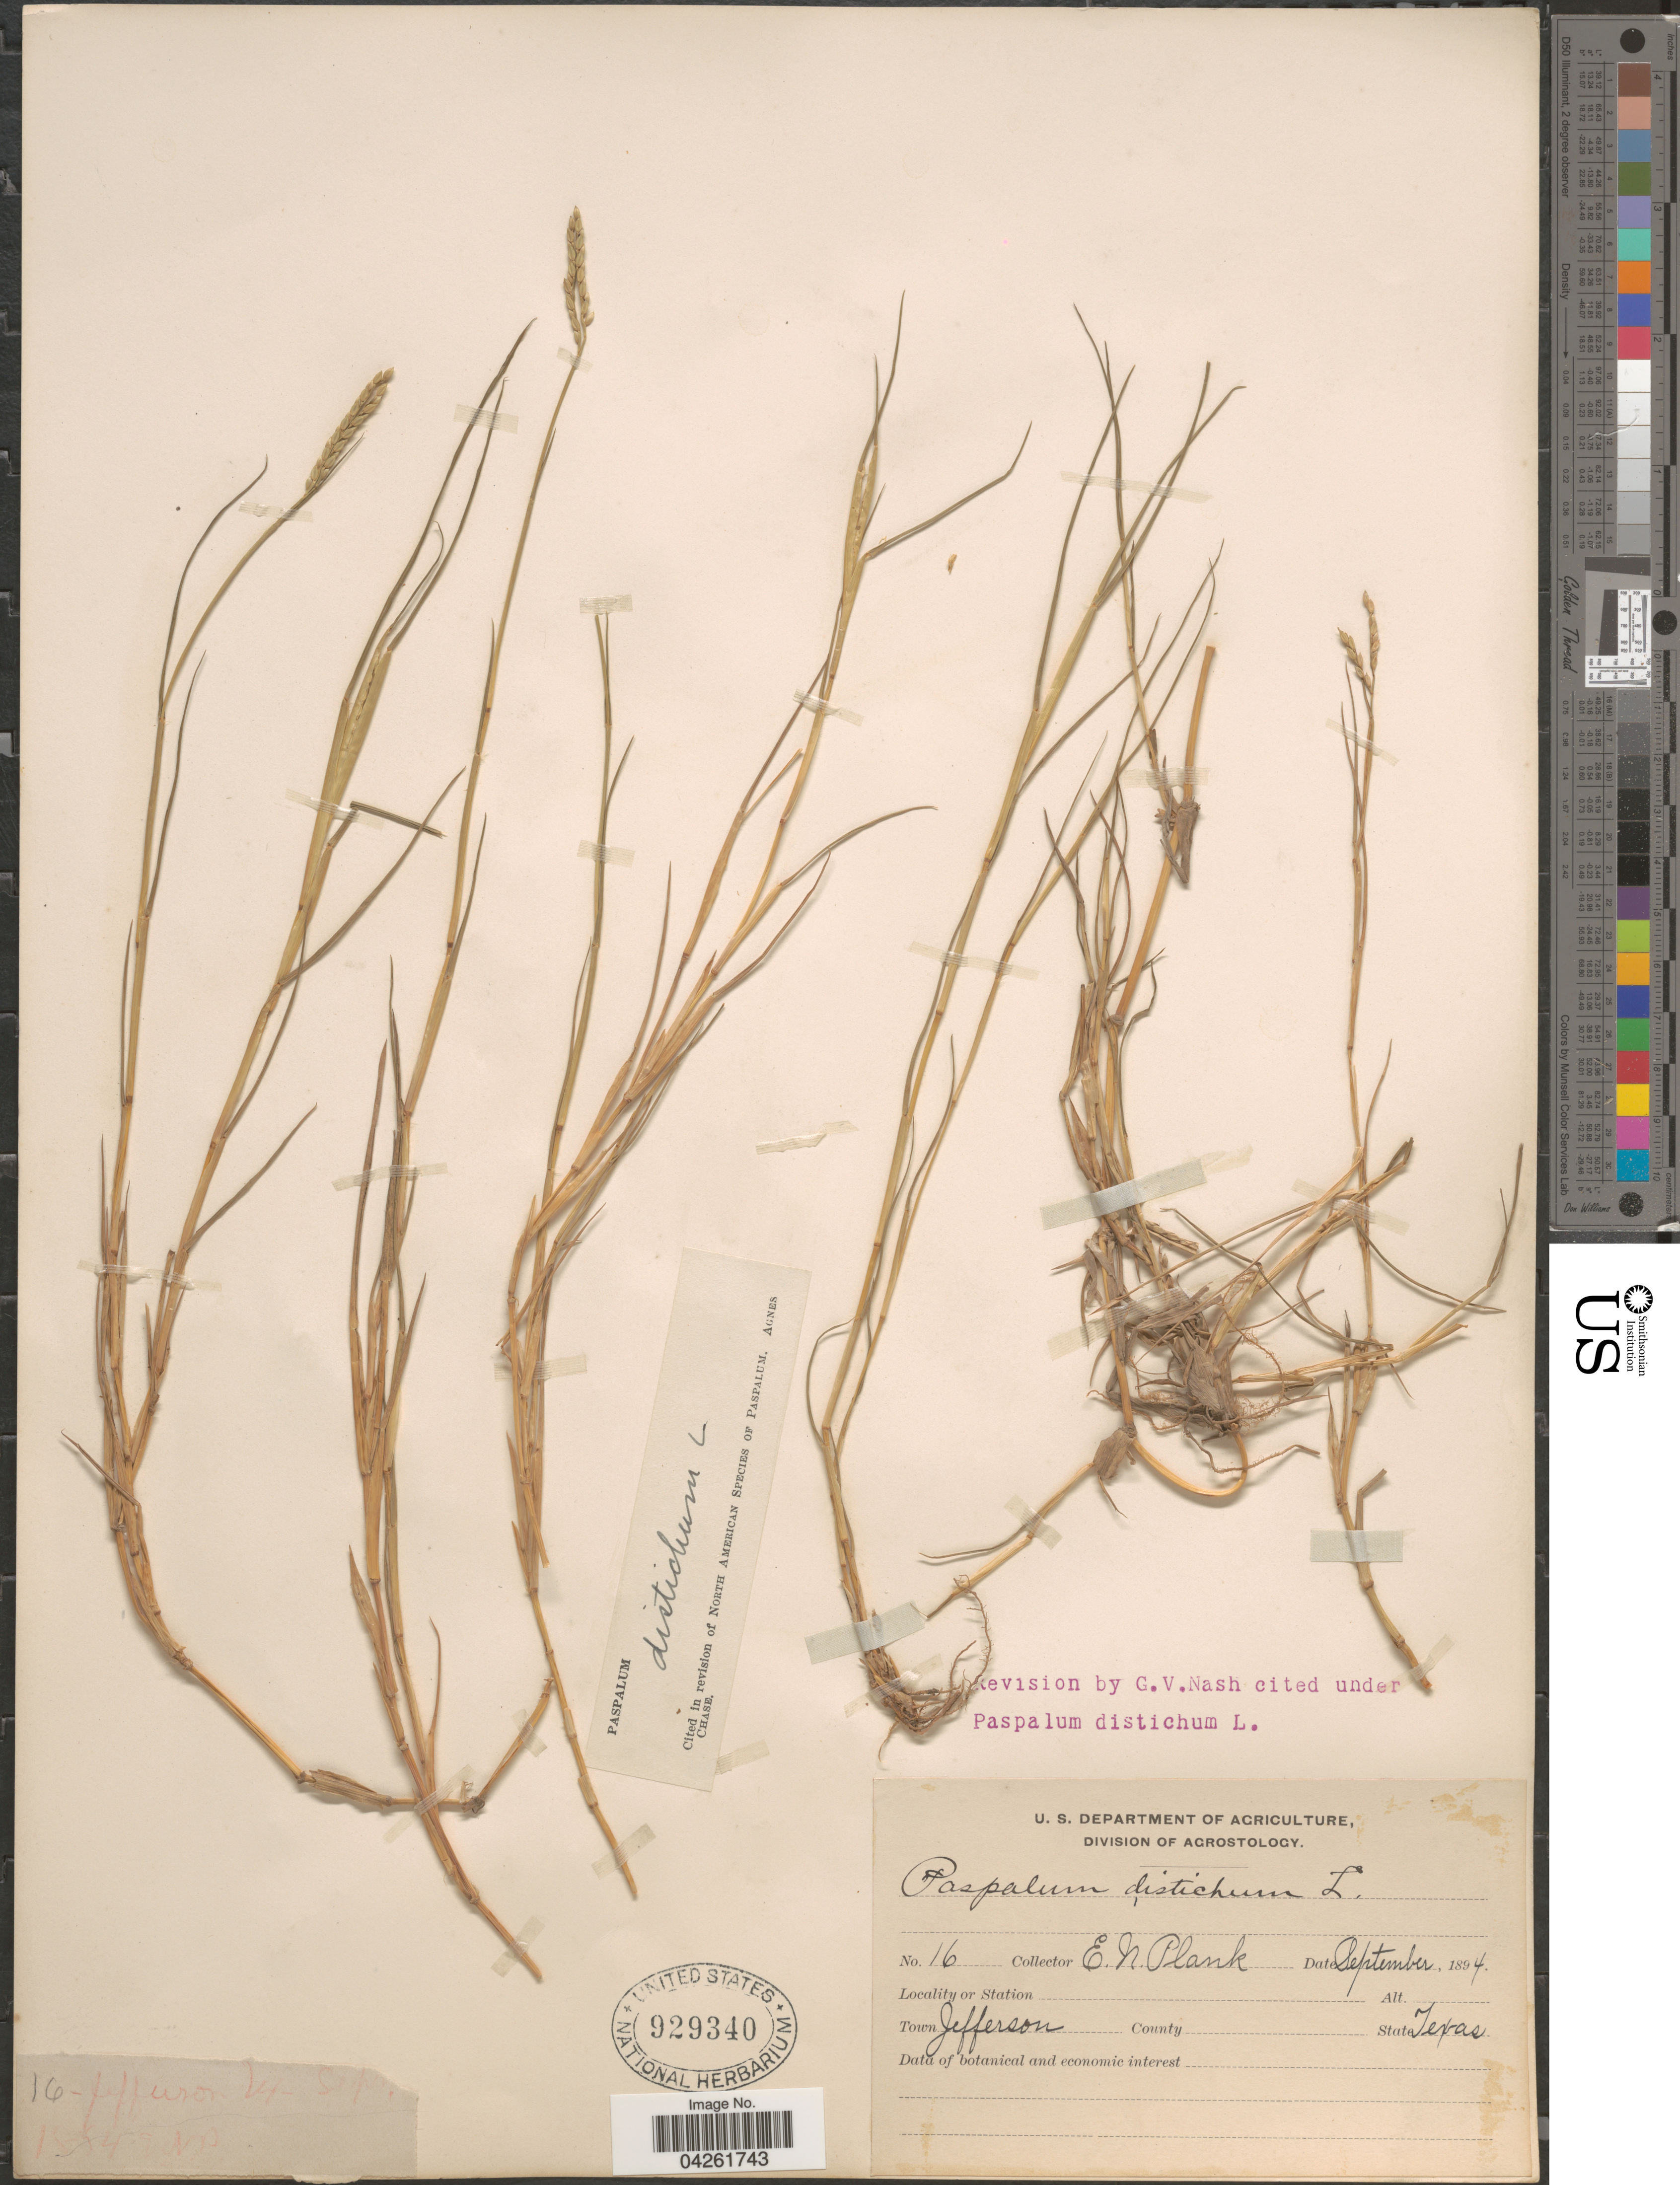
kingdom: Plantae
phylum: Tracheophyta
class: Liliopsida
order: Poales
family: Poaceae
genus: Paspalum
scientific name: Paspalum distichum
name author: L.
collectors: E. Plank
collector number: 16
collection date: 1894-09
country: United States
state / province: Texas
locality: Town Jefferson.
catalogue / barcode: US 929340